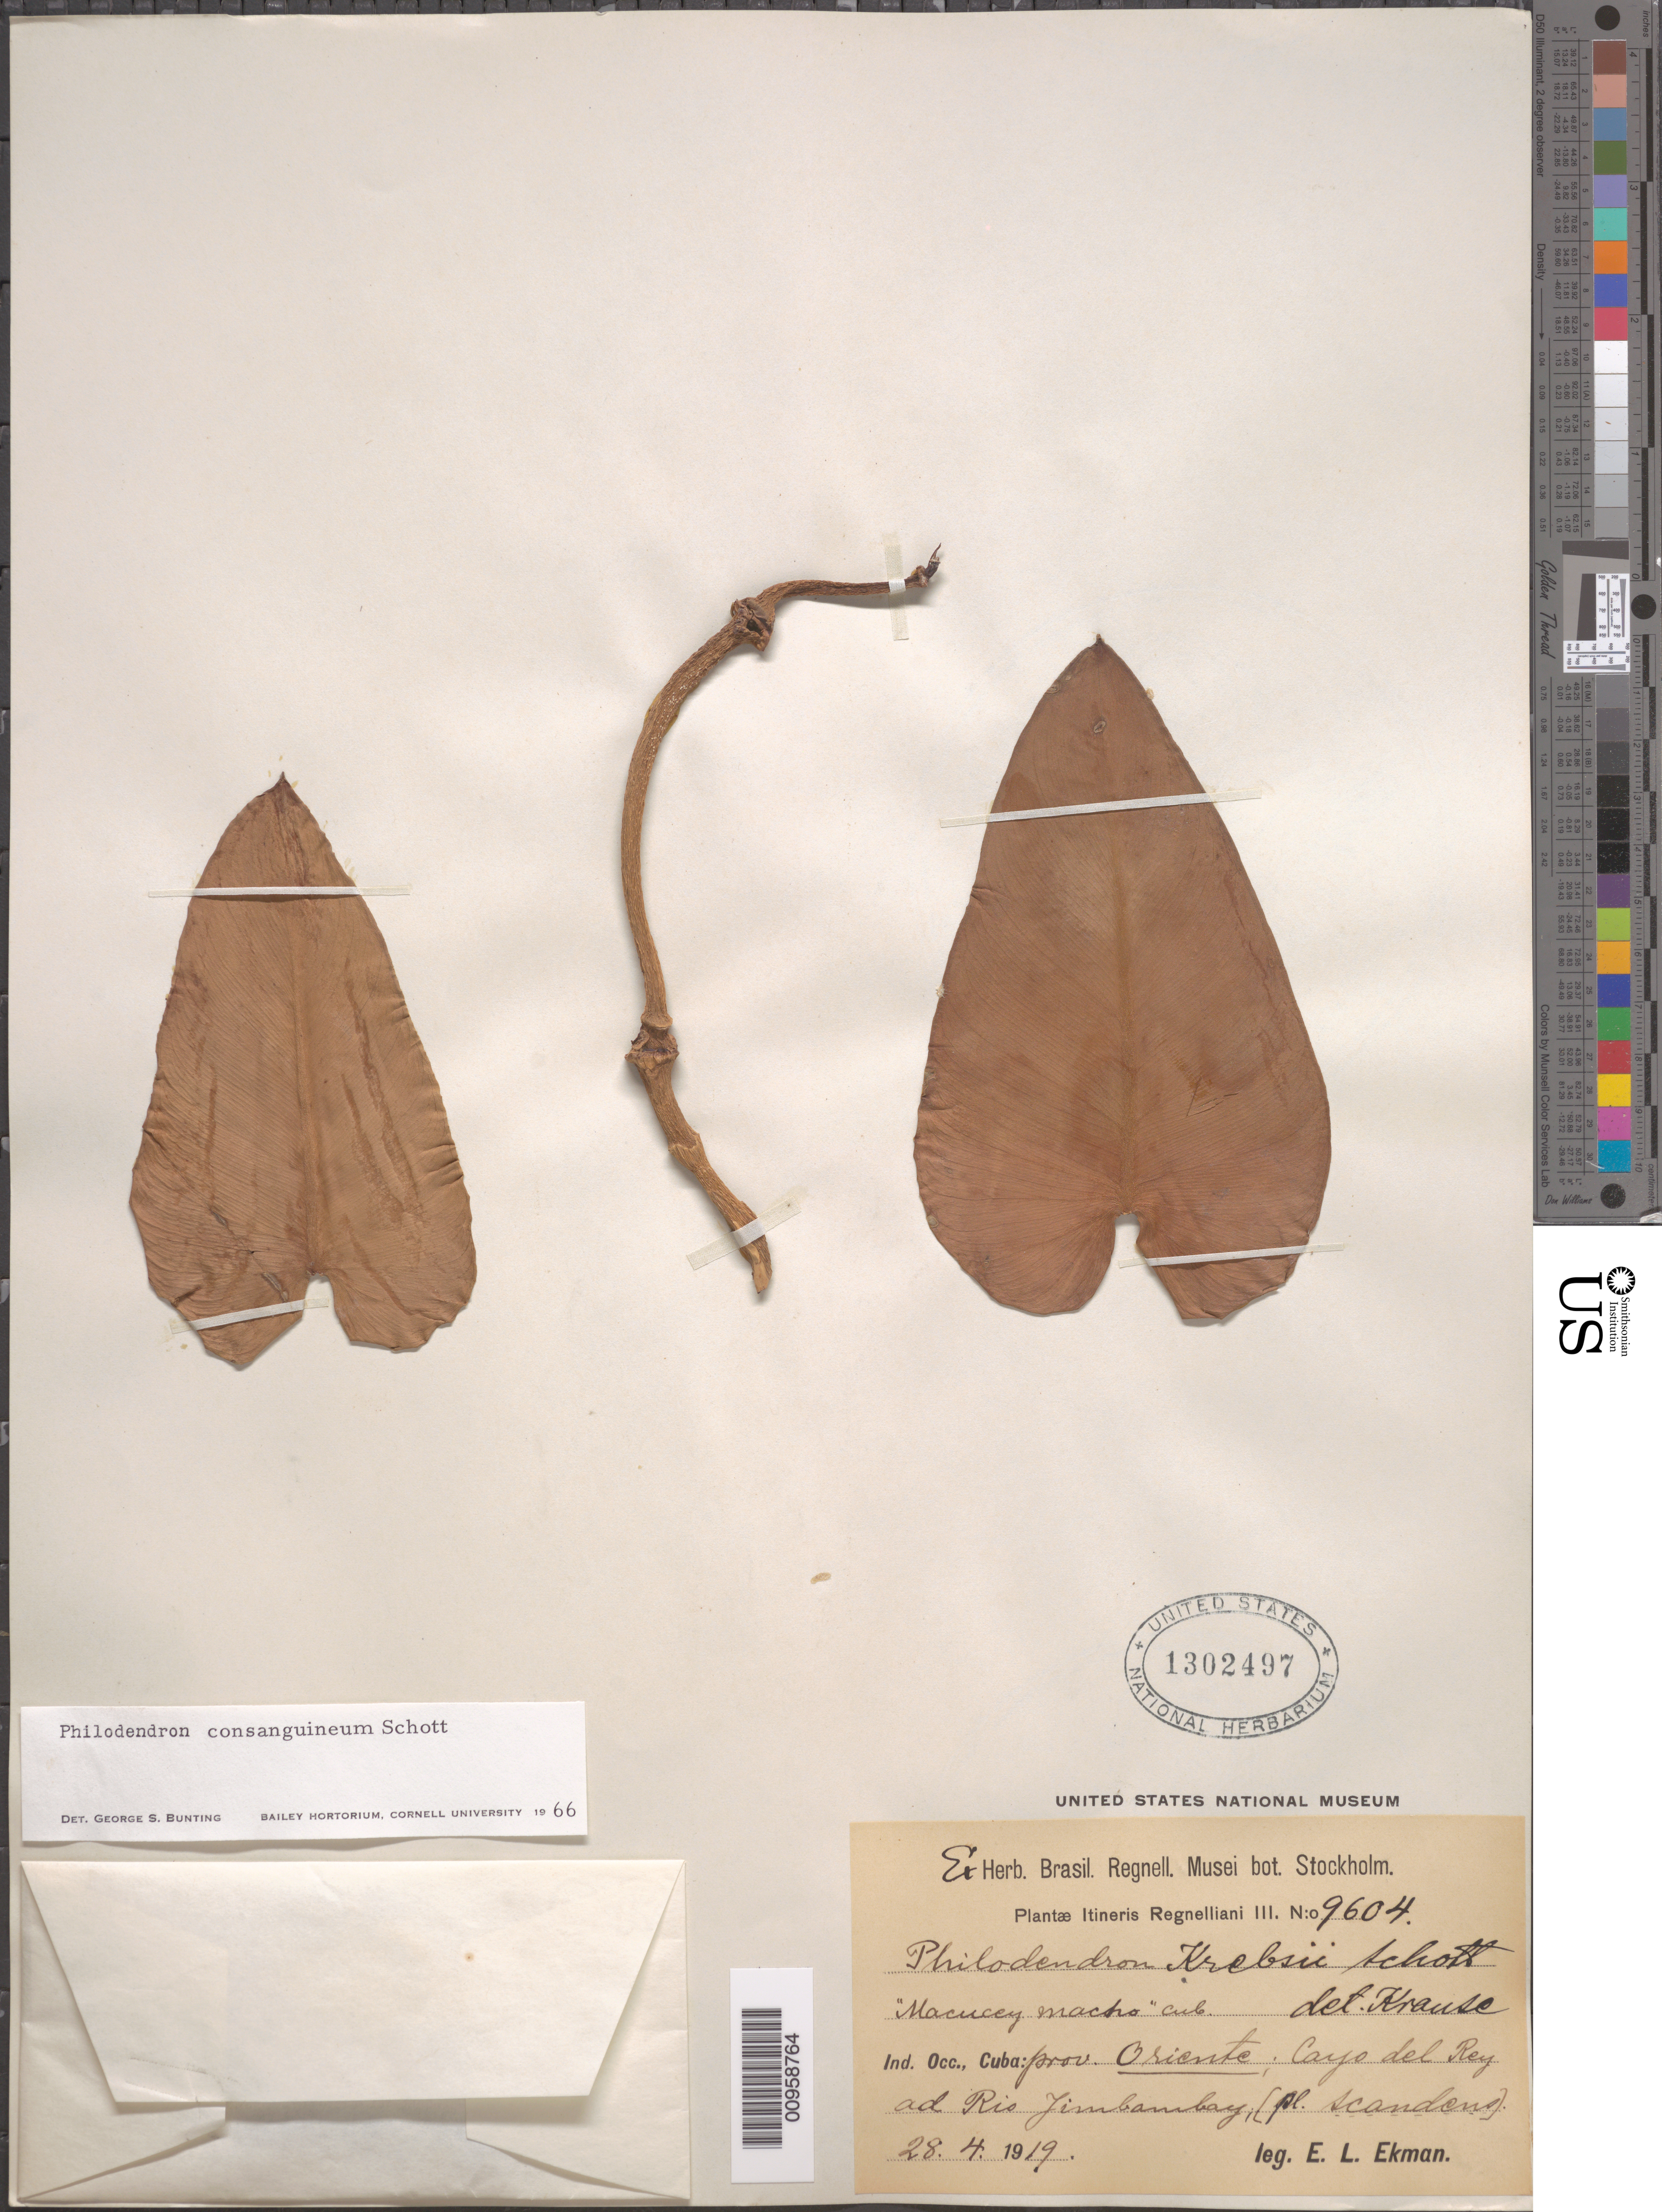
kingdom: Plantae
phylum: Tracheophyta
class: Liliopsida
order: Alismatales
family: Araceae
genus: Philodendron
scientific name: Philodendron consanguineum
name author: Schott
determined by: Bunting, G. S.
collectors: E. L. Ekman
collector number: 9604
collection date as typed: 28 Apr 1919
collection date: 1919-04-28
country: Cuba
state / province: Oriente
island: Cuba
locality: Cayo del Rey ad Rio Jimbambay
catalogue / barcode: US 1302497